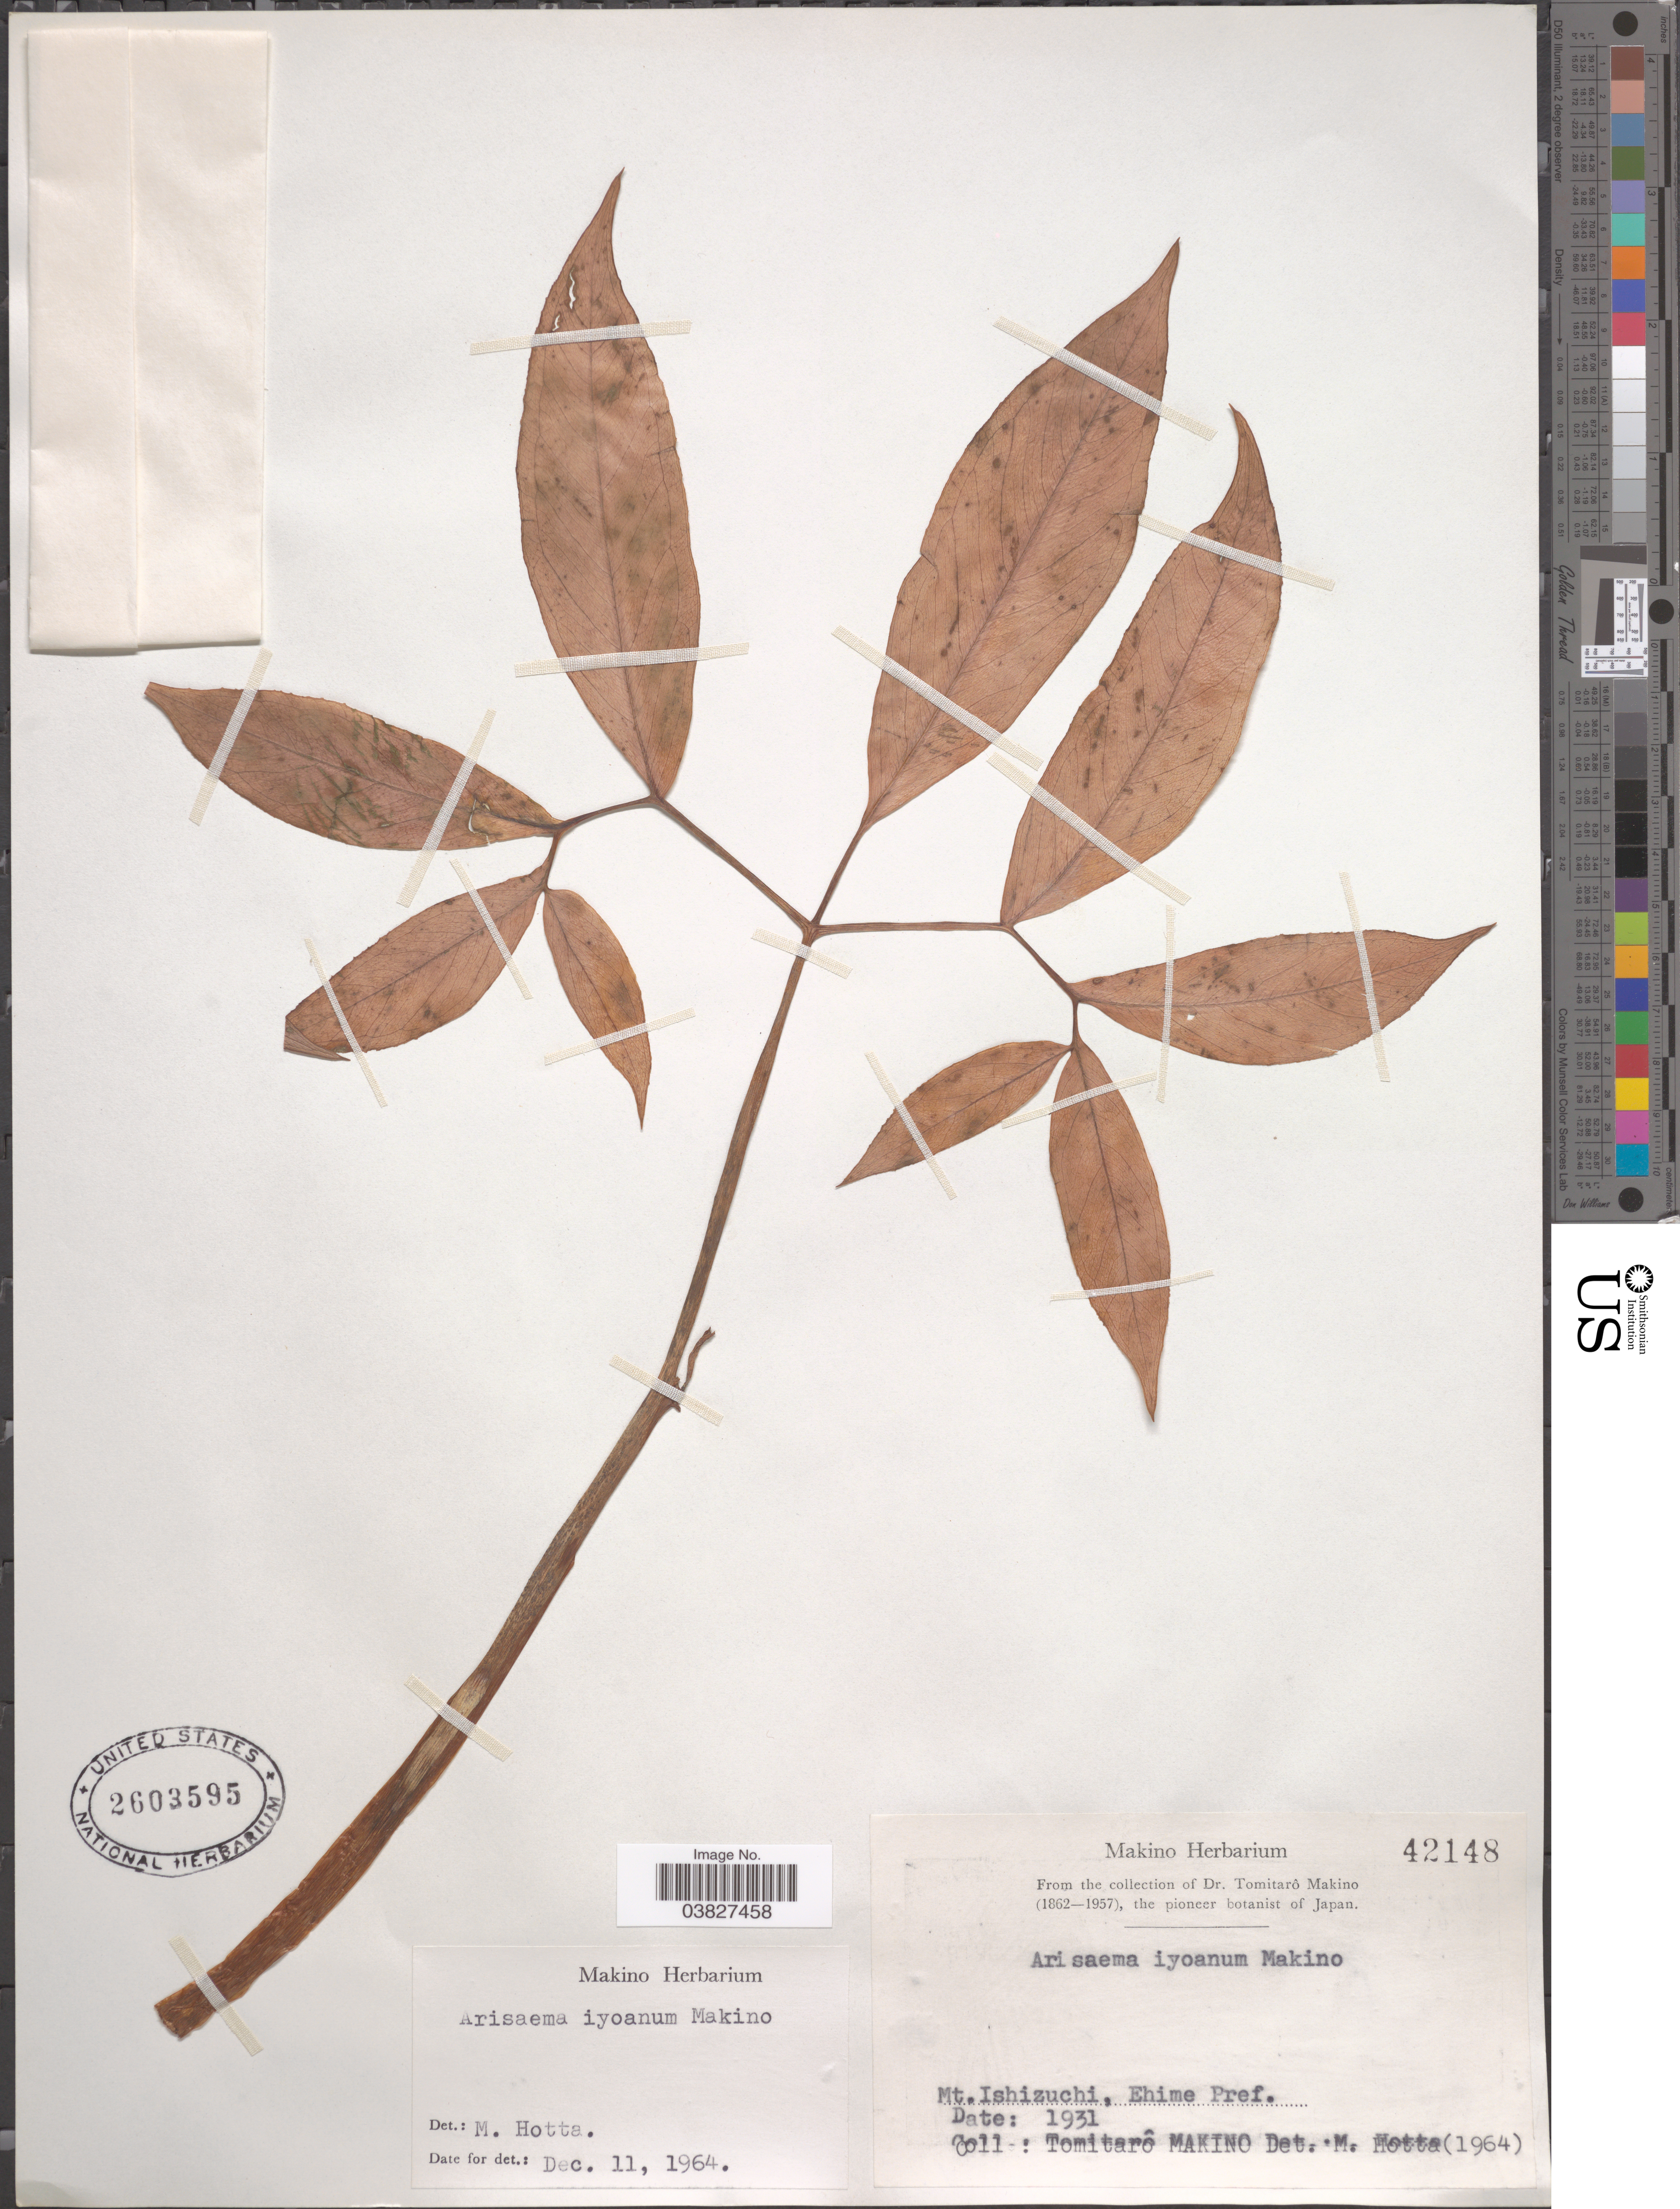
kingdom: Plantae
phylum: Tracheophyta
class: Liliopsida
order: Alismatales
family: Araceae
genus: Arisaema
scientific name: Arisaema iyoanum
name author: Makino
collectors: T. Makino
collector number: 42148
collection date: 1931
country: Japan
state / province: Ehime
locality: Mt. Ishizuchi, Ehime Pref.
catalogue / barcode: US 2603595